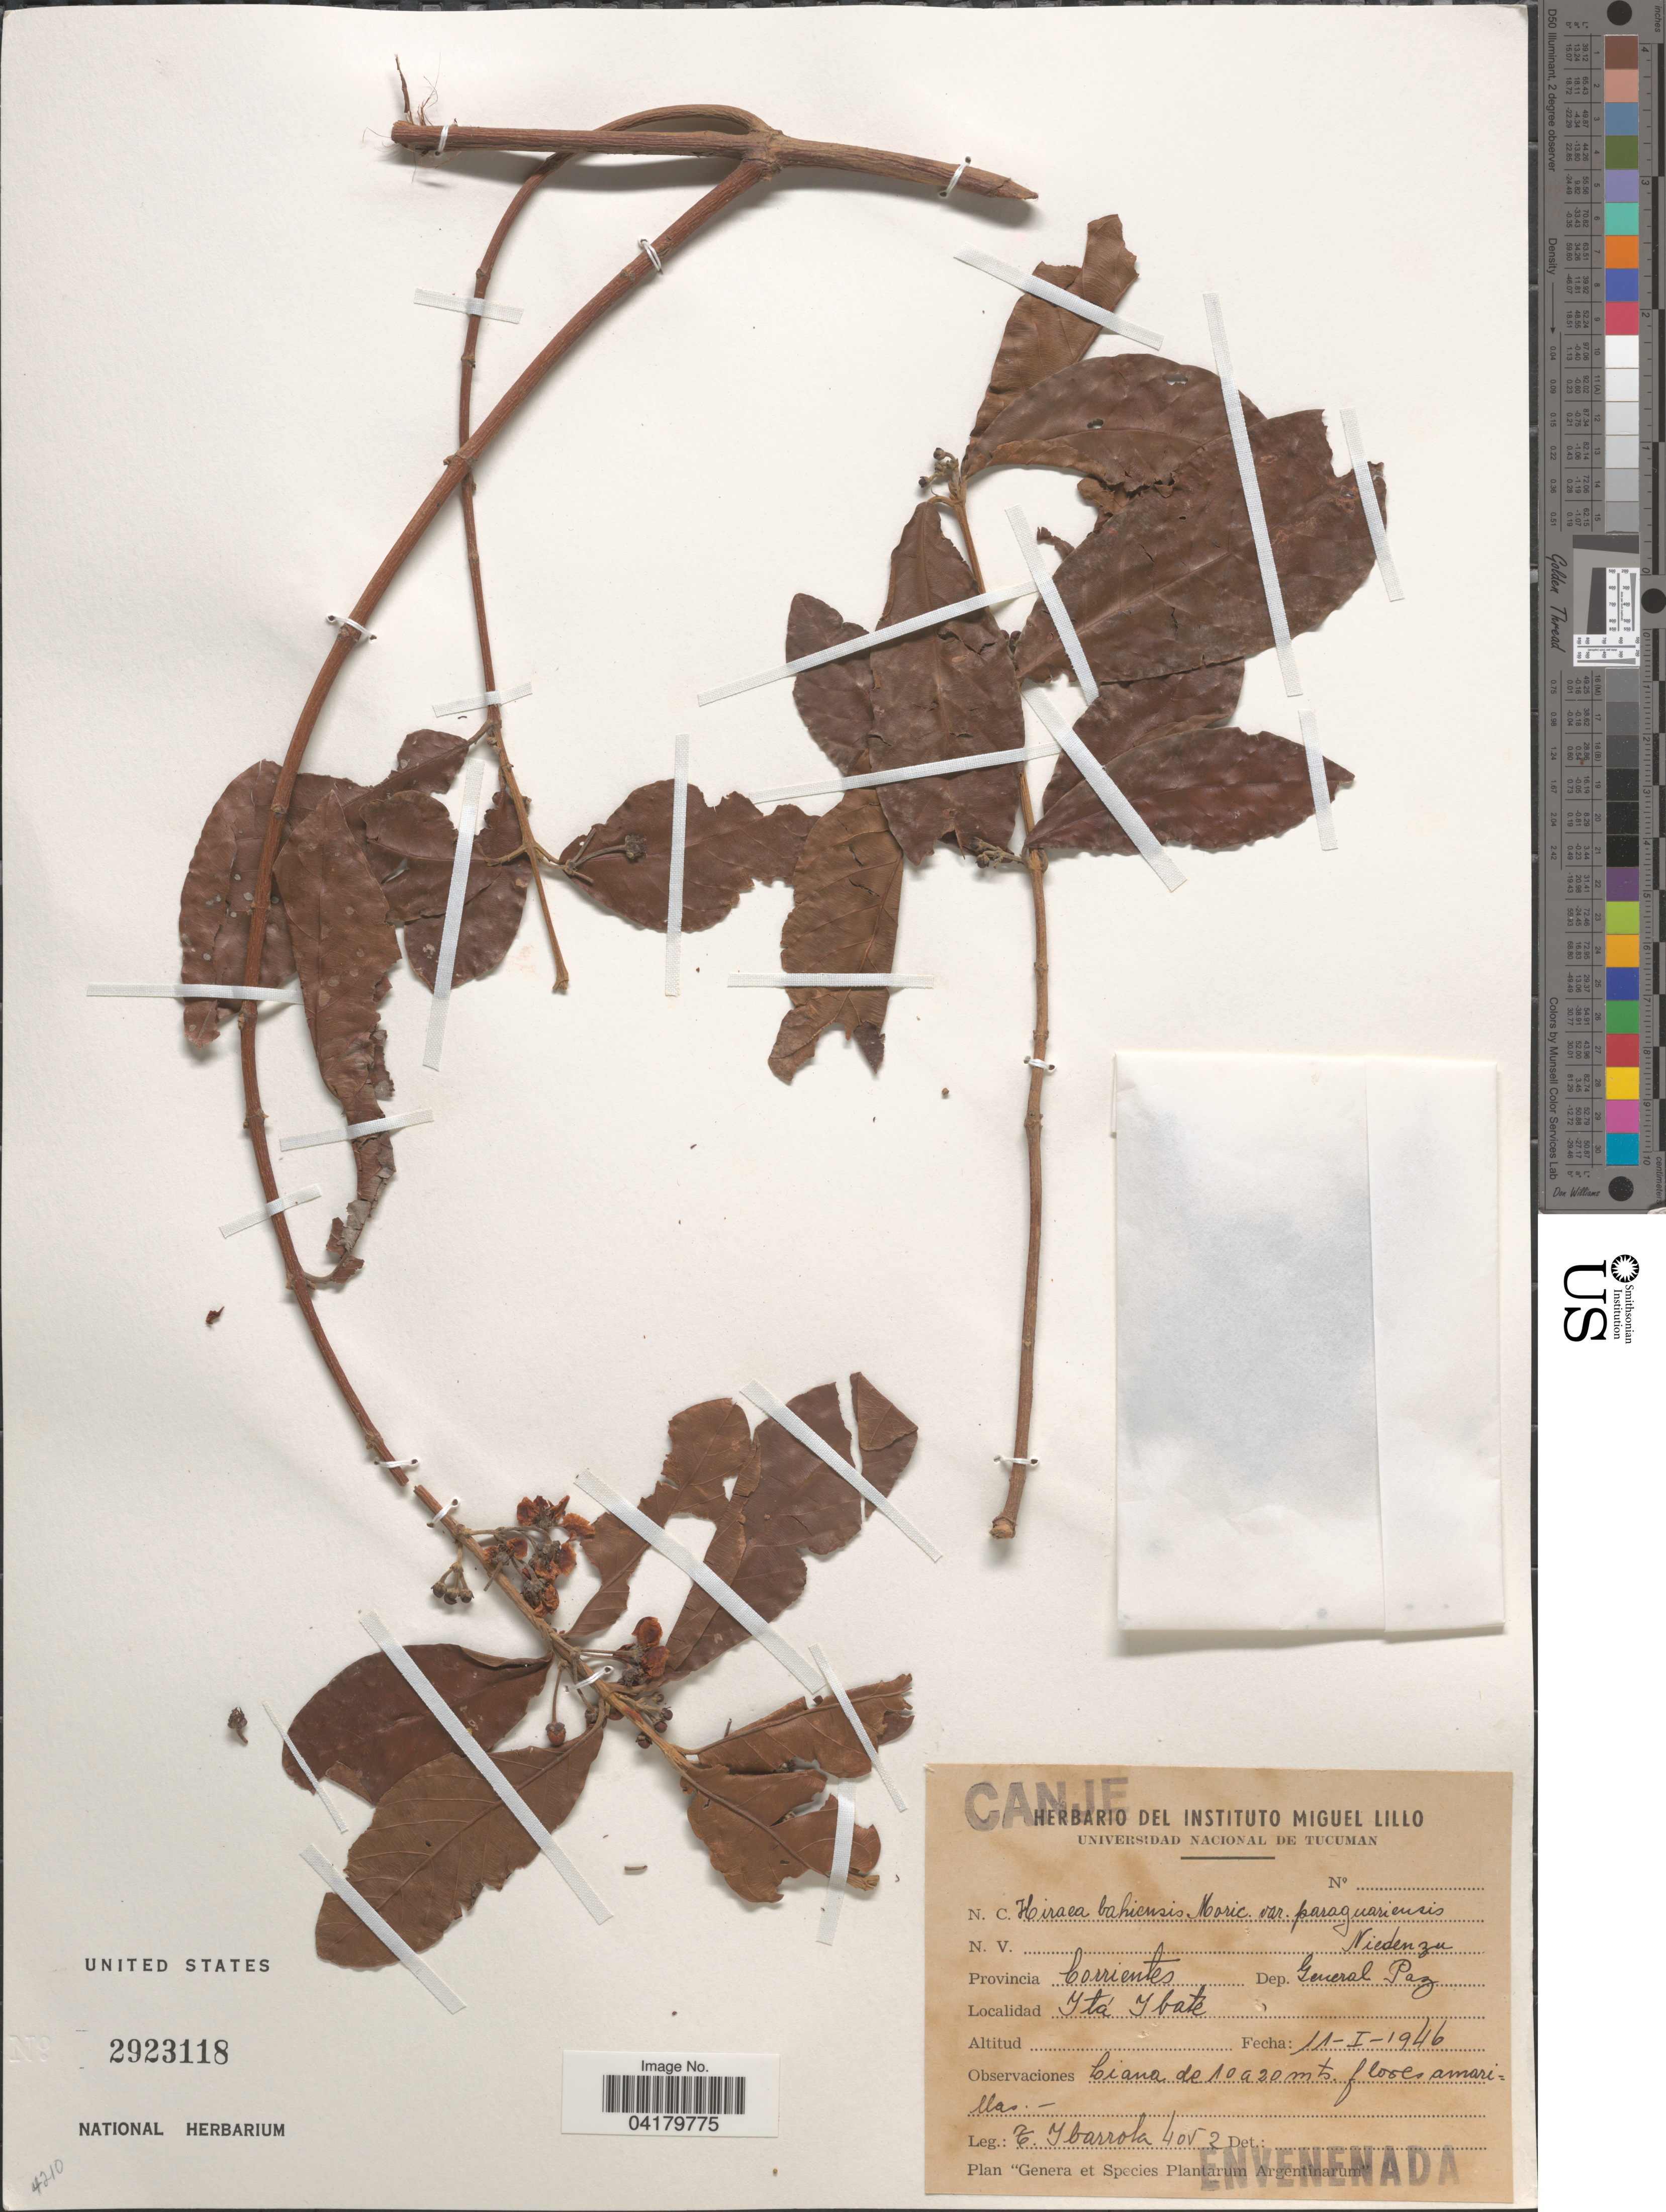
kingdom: Plantae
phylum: Tracheophyta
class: Magnoliopsida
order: Malpighiales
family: Malpighiaceae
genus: Hiraea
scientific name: Hiraea bahiensis var. paraguariensis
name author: Nied.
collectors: T. Ibarrola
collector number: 4052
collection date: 1946-01-11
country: Argentina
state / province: Corrientes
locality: Dep. General Paz. Itá Itabe.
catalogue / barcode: US 2923118